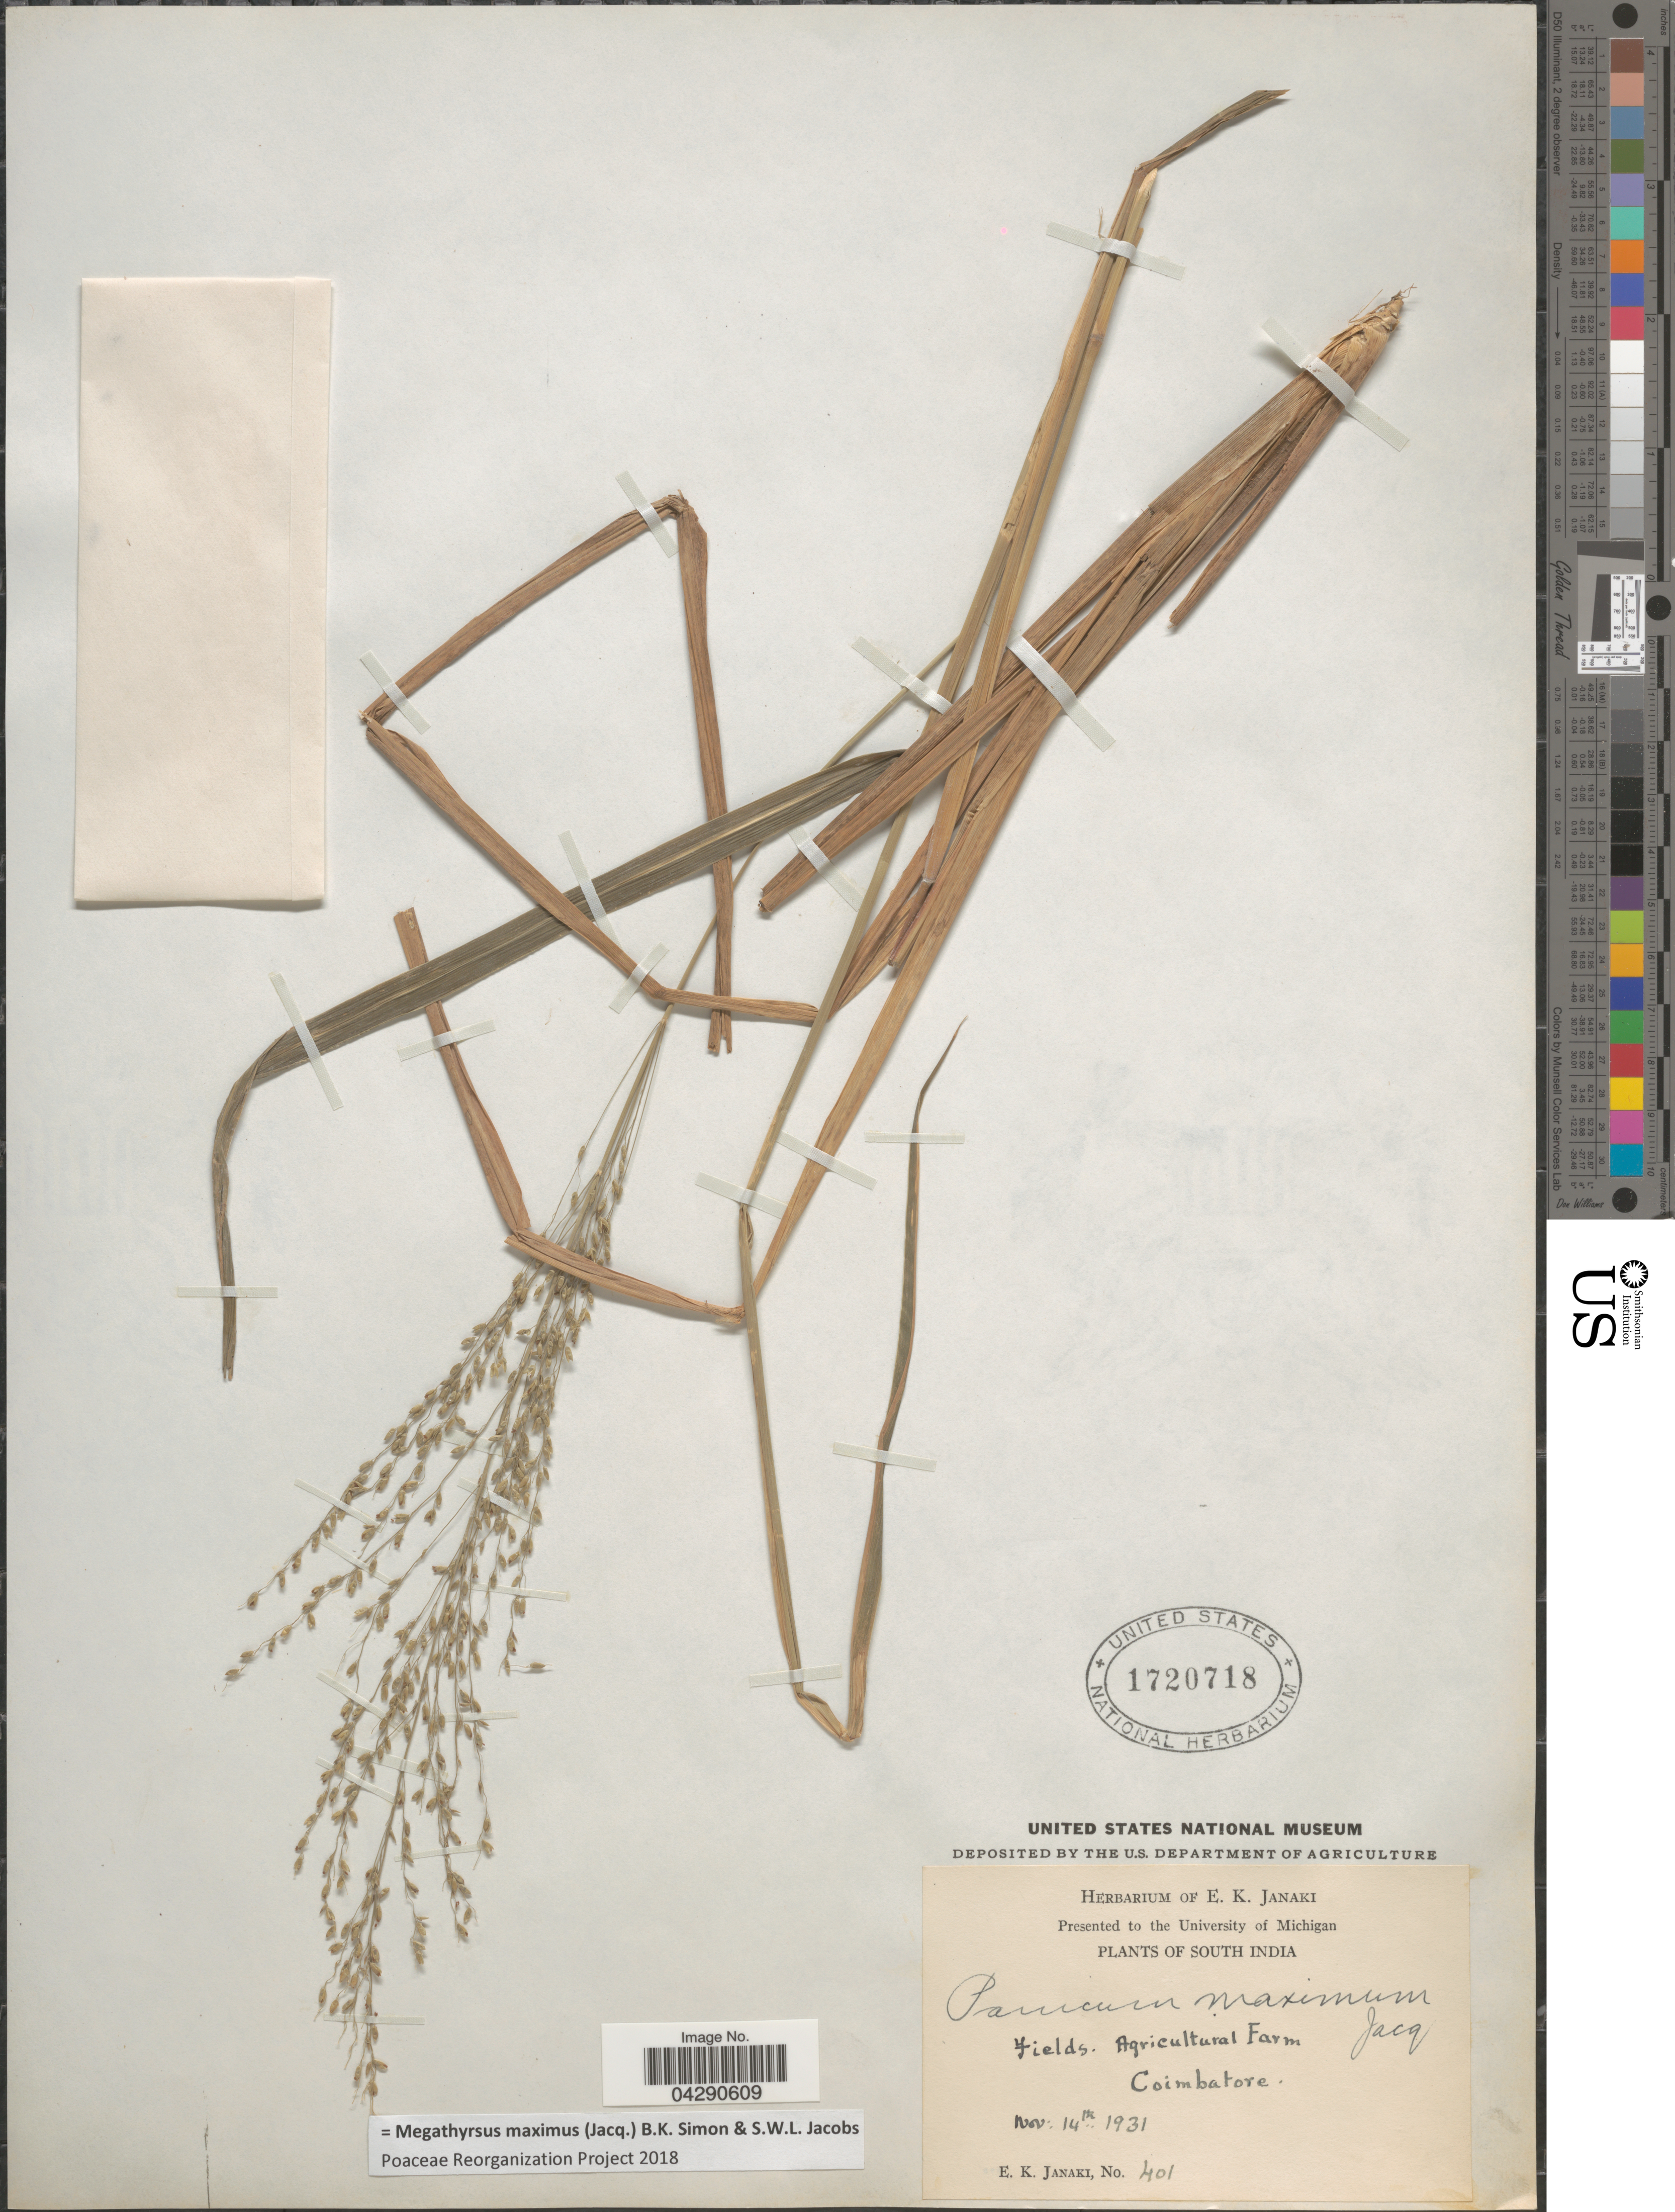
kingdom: Plantae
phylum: Tracheophyta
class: Liliopsida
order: Poales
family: Poaceae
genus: Megathyrsus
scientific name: Megathyrsus maximus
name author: (Jacq.) B.K. Simon & S.W.L. Jacobs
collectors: E. Janaki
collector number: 401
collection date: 1931-11-14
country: India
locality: South India. Fields. Agricultural Farm. Coimbatore.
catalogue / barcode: US 1720718